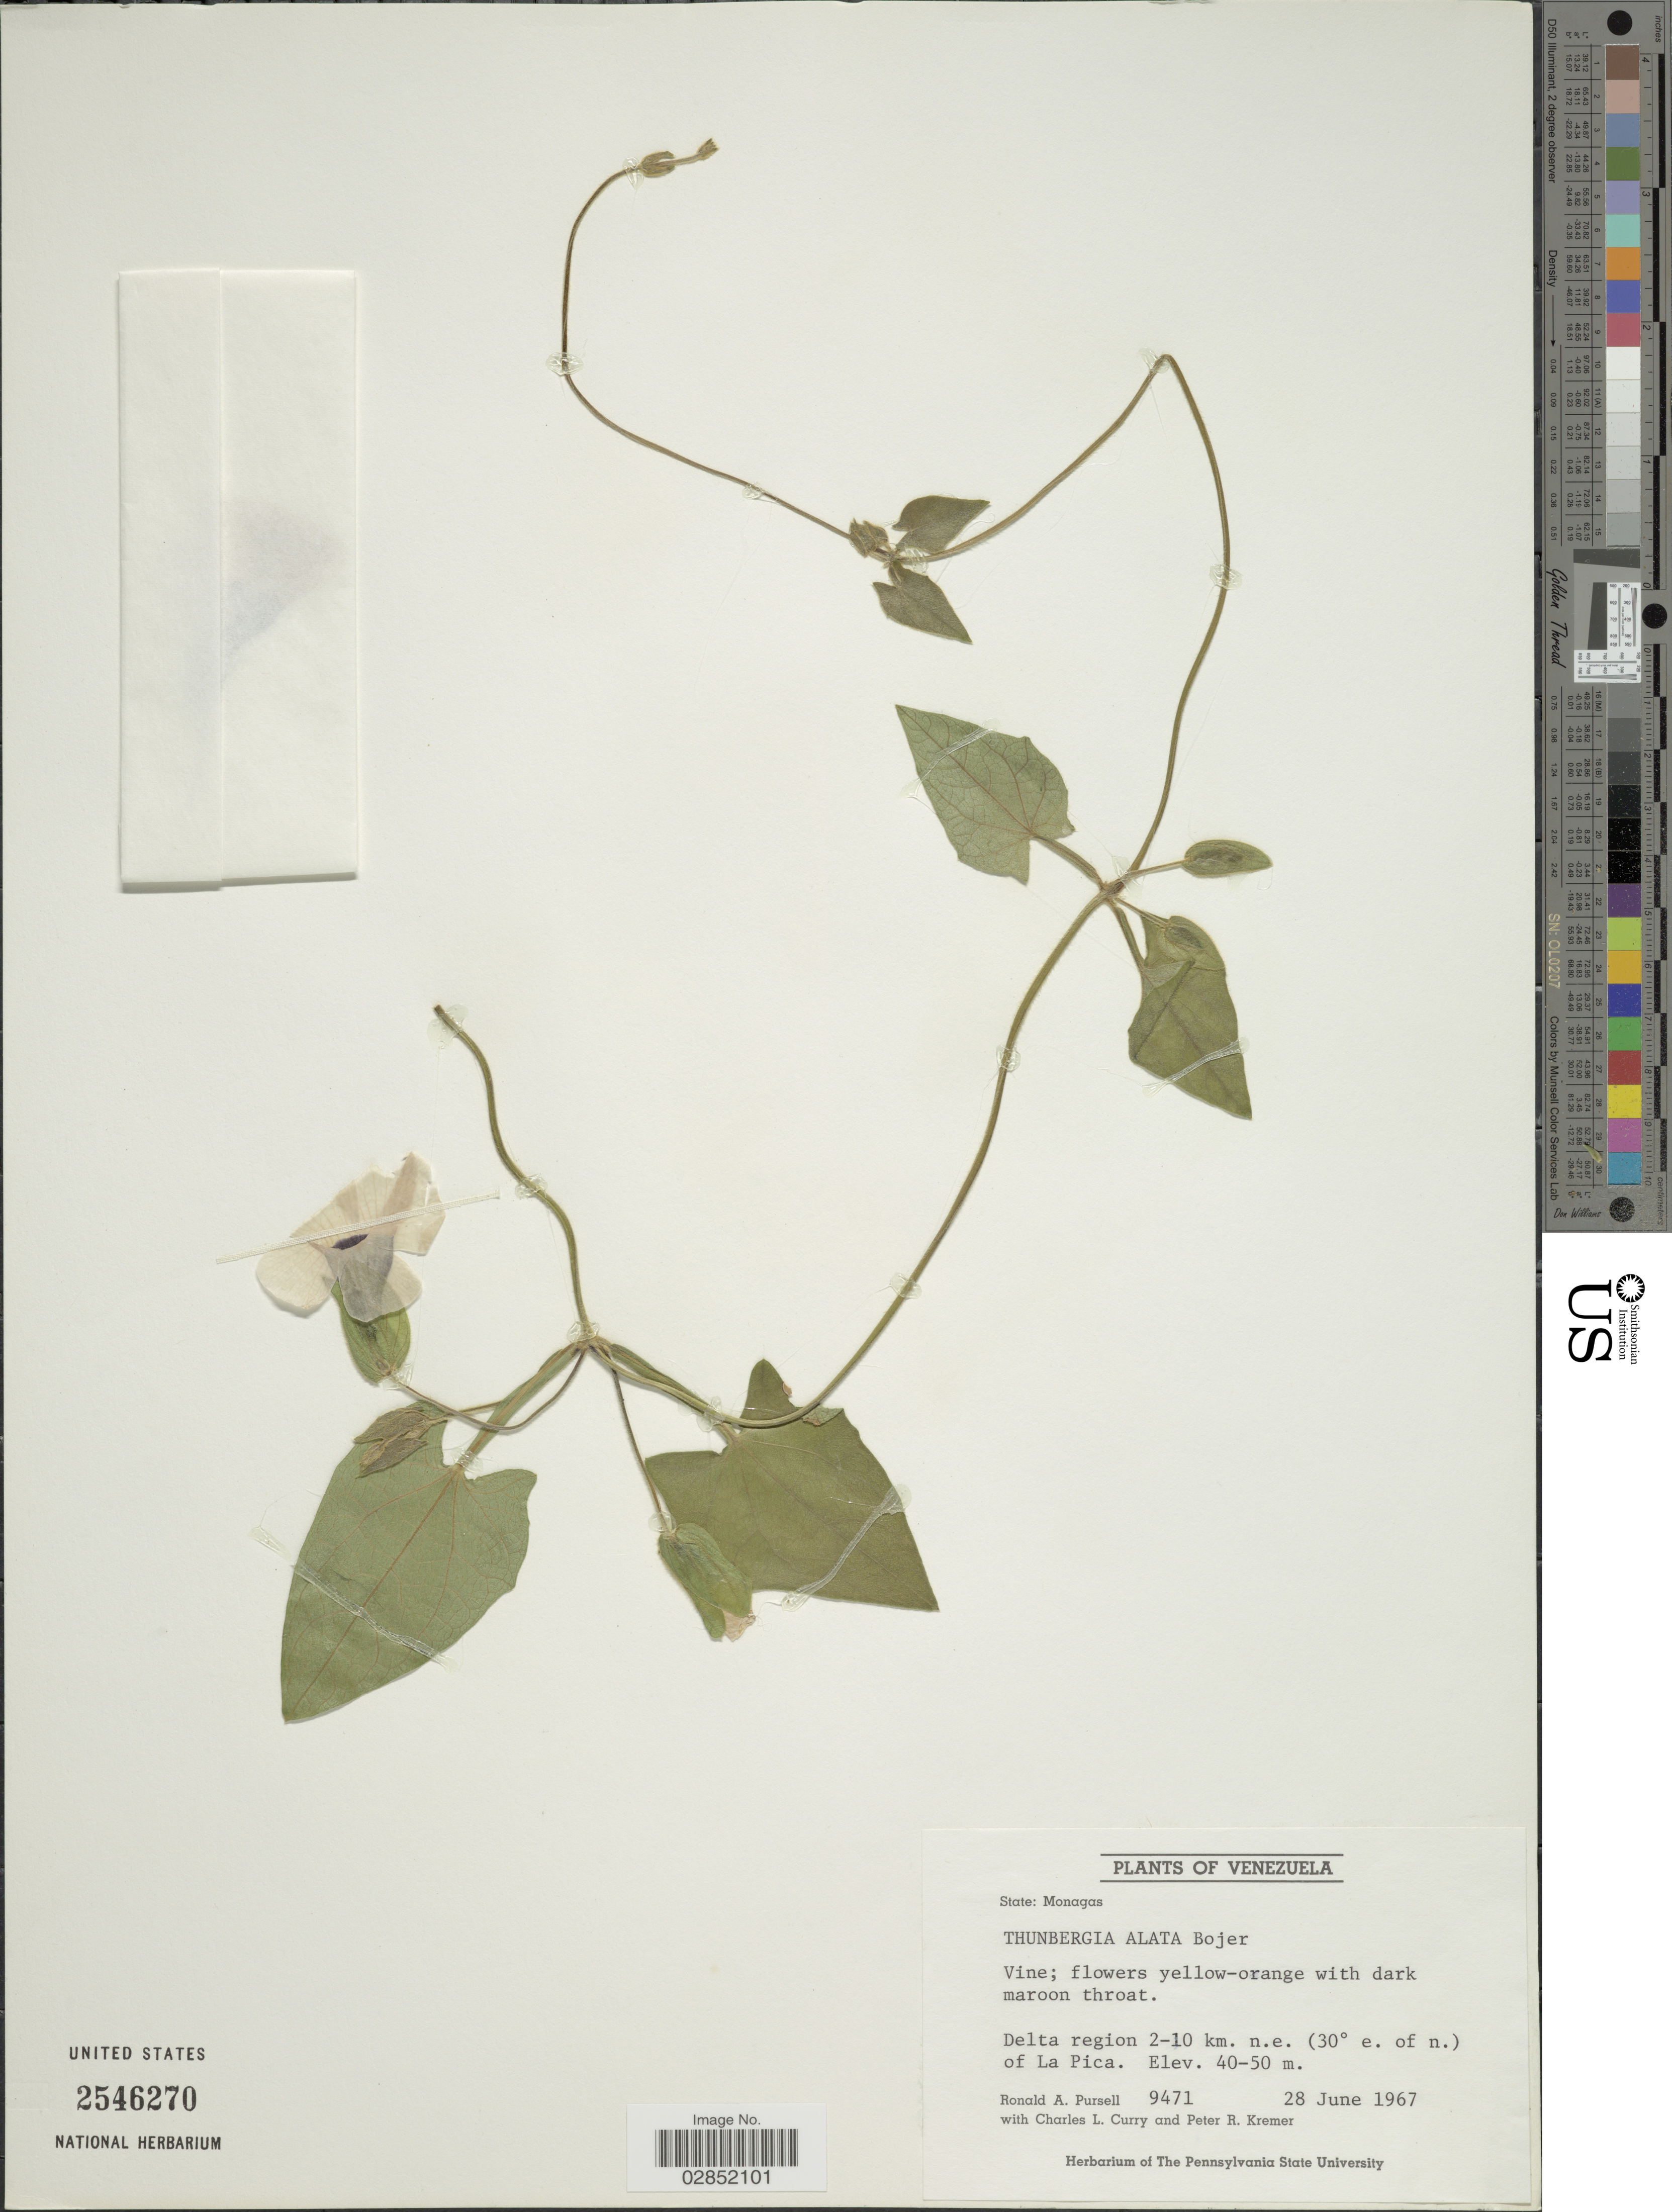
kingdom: Plantae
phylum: Tracheophyta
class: Magnoliopsida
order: Lamiales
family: Acanthaceae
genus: Thunbergia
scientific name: Thunbergia alata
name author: Bojer ex Sims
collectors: R. A. Pursell, C. L. Curry & P. Kremer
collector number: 9471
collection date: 1967-06-28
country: Venezuela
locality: Delta region 2-10 km. n.e. (30° e. of n.) of La Pica.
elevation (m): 40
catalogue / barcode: US 2546270